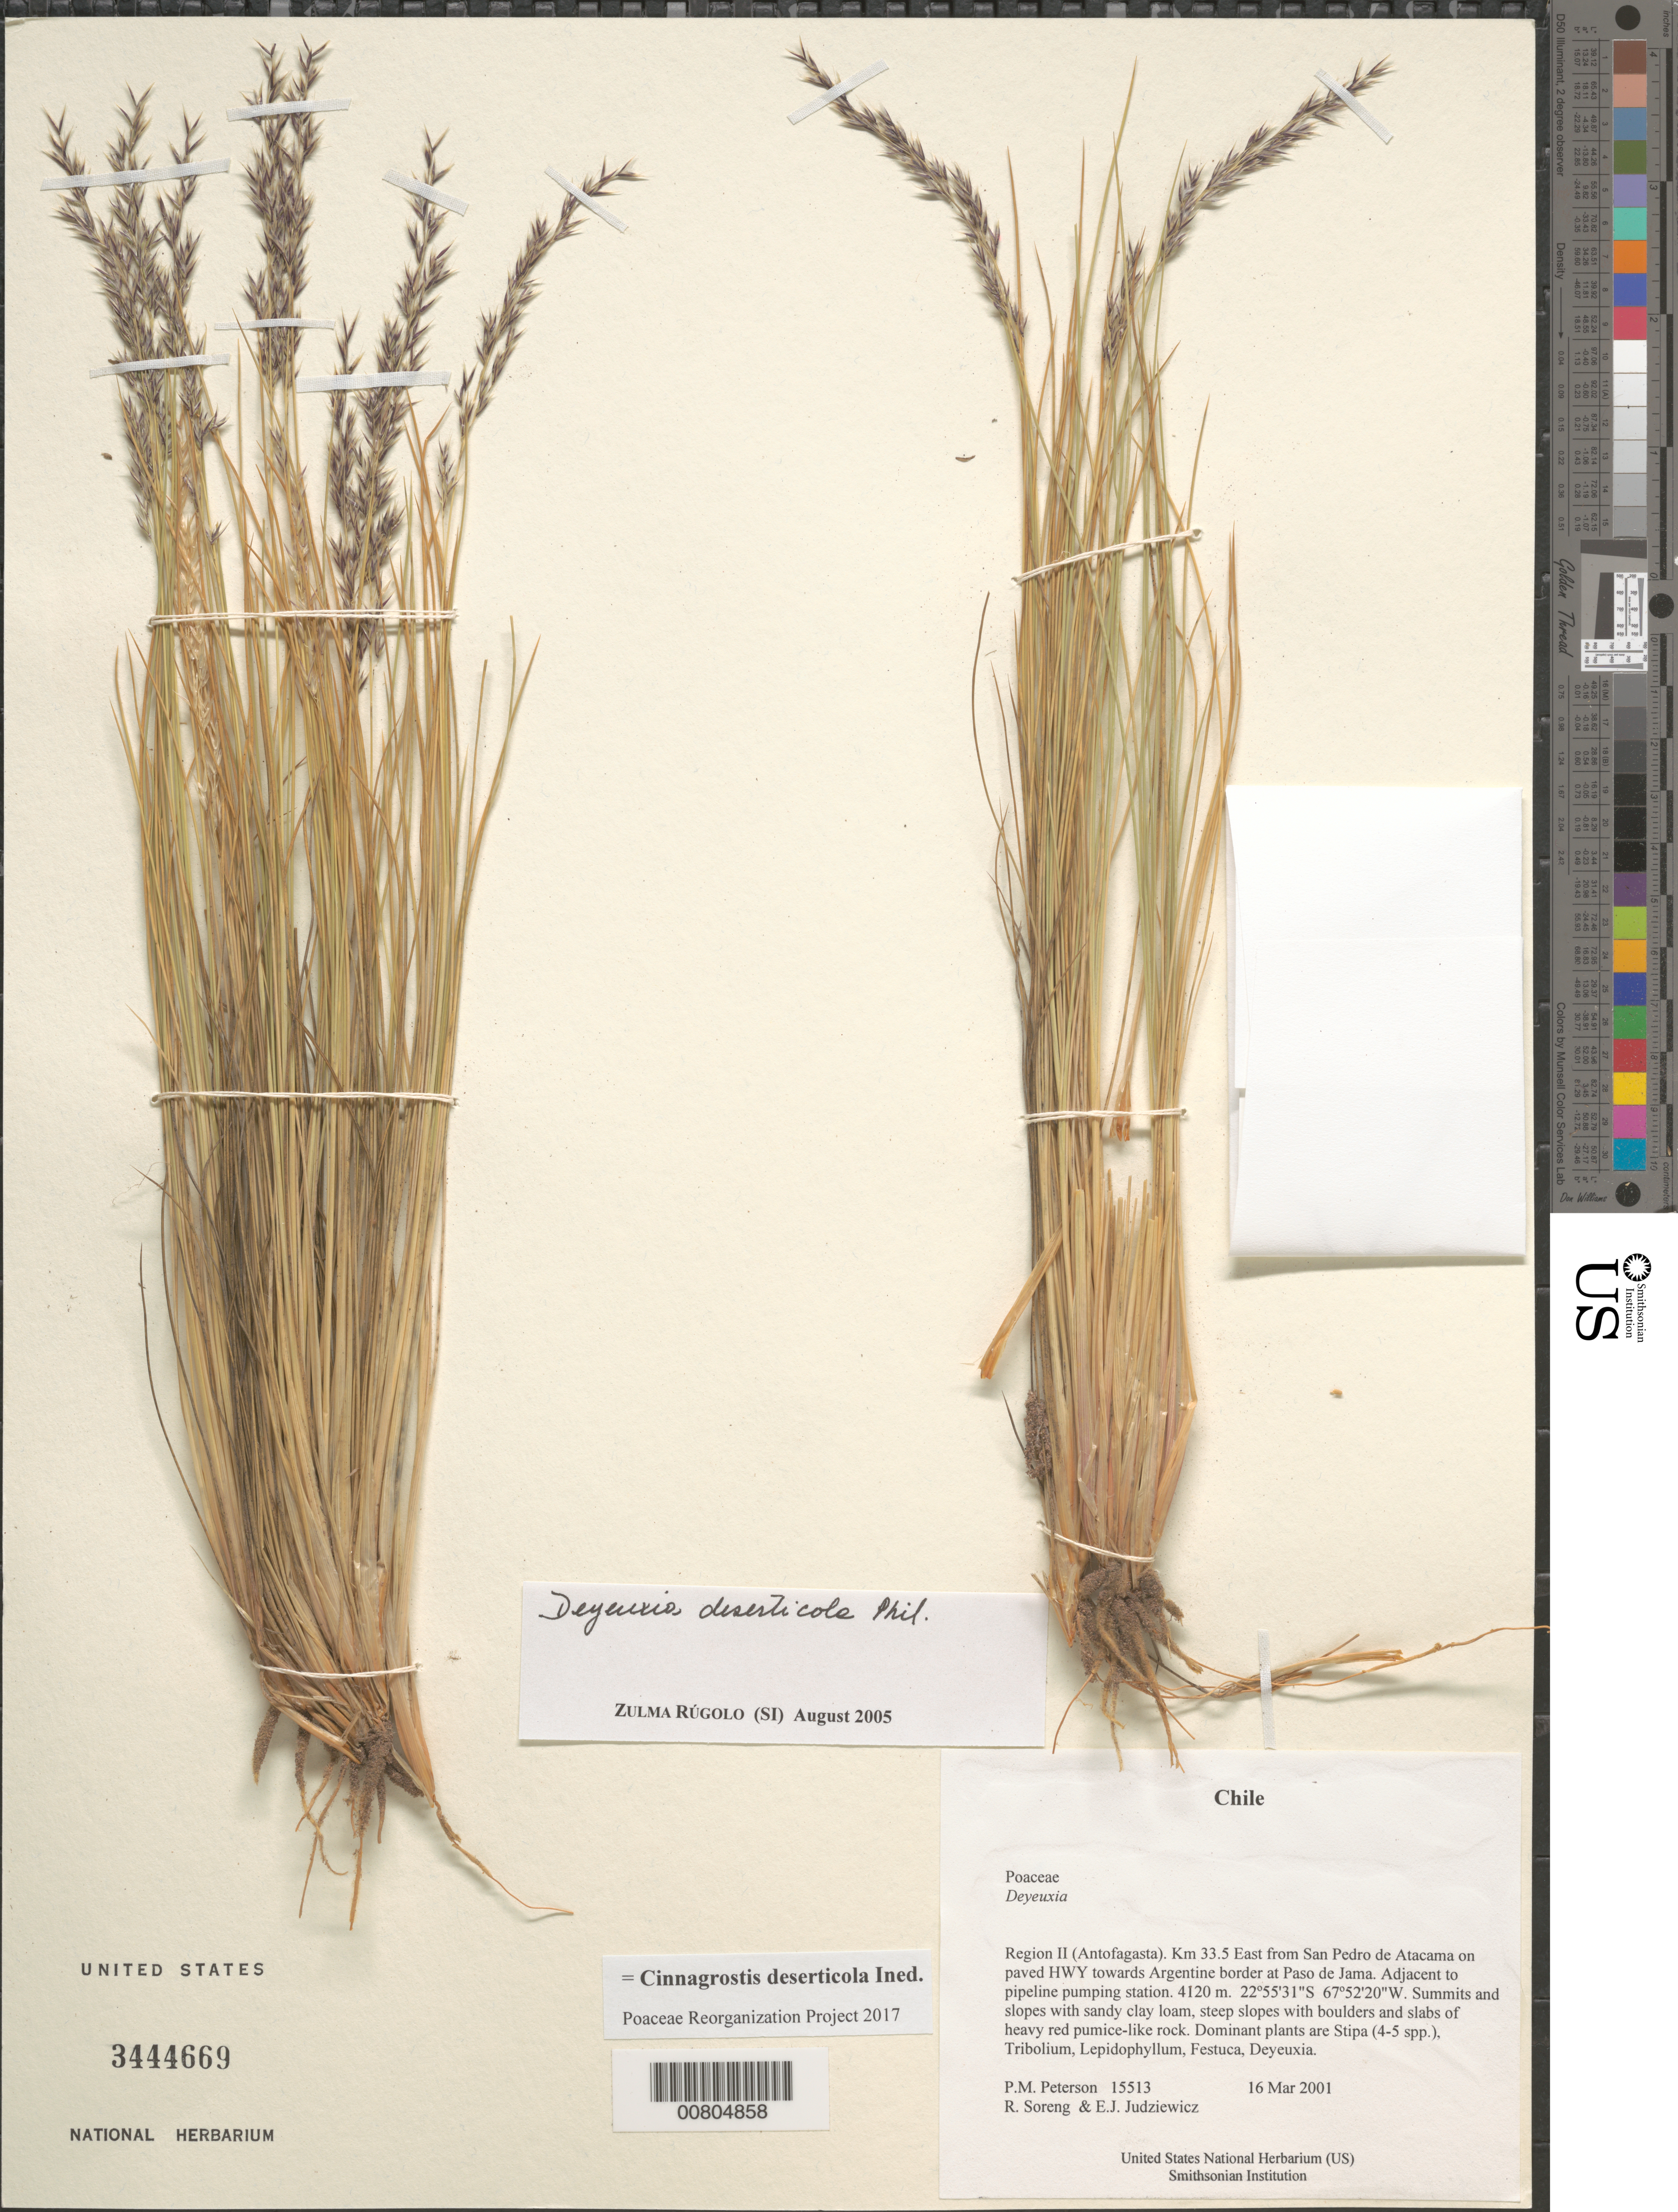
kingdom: Plantae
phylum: Tracheophyta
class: Liliopsida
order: Poales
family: Poaceae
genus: Cinnagrostis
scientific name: Cinnagrostis deserticola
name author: (Phil.) P.M. Peterson et al.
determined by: Poaceae Reorganization Project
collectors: P. M. Peterson, R. J. Soreng & E. J. Judziewicz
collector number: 15513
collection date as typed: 16 Mar 2001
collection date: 2001-03-16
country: Chile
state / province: Antofagasta (II)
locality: Km 33.5 East from San Pedro de Atacama on paved HWY towards Argentine border at Paso de Jama. Adjacent to pipeline pumping station.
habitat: Summits and slopes with sandy clay loam, steep slopes with boulders and slabs of heavy red pumice-like rock.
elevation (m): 4120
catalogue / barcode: US 3444669